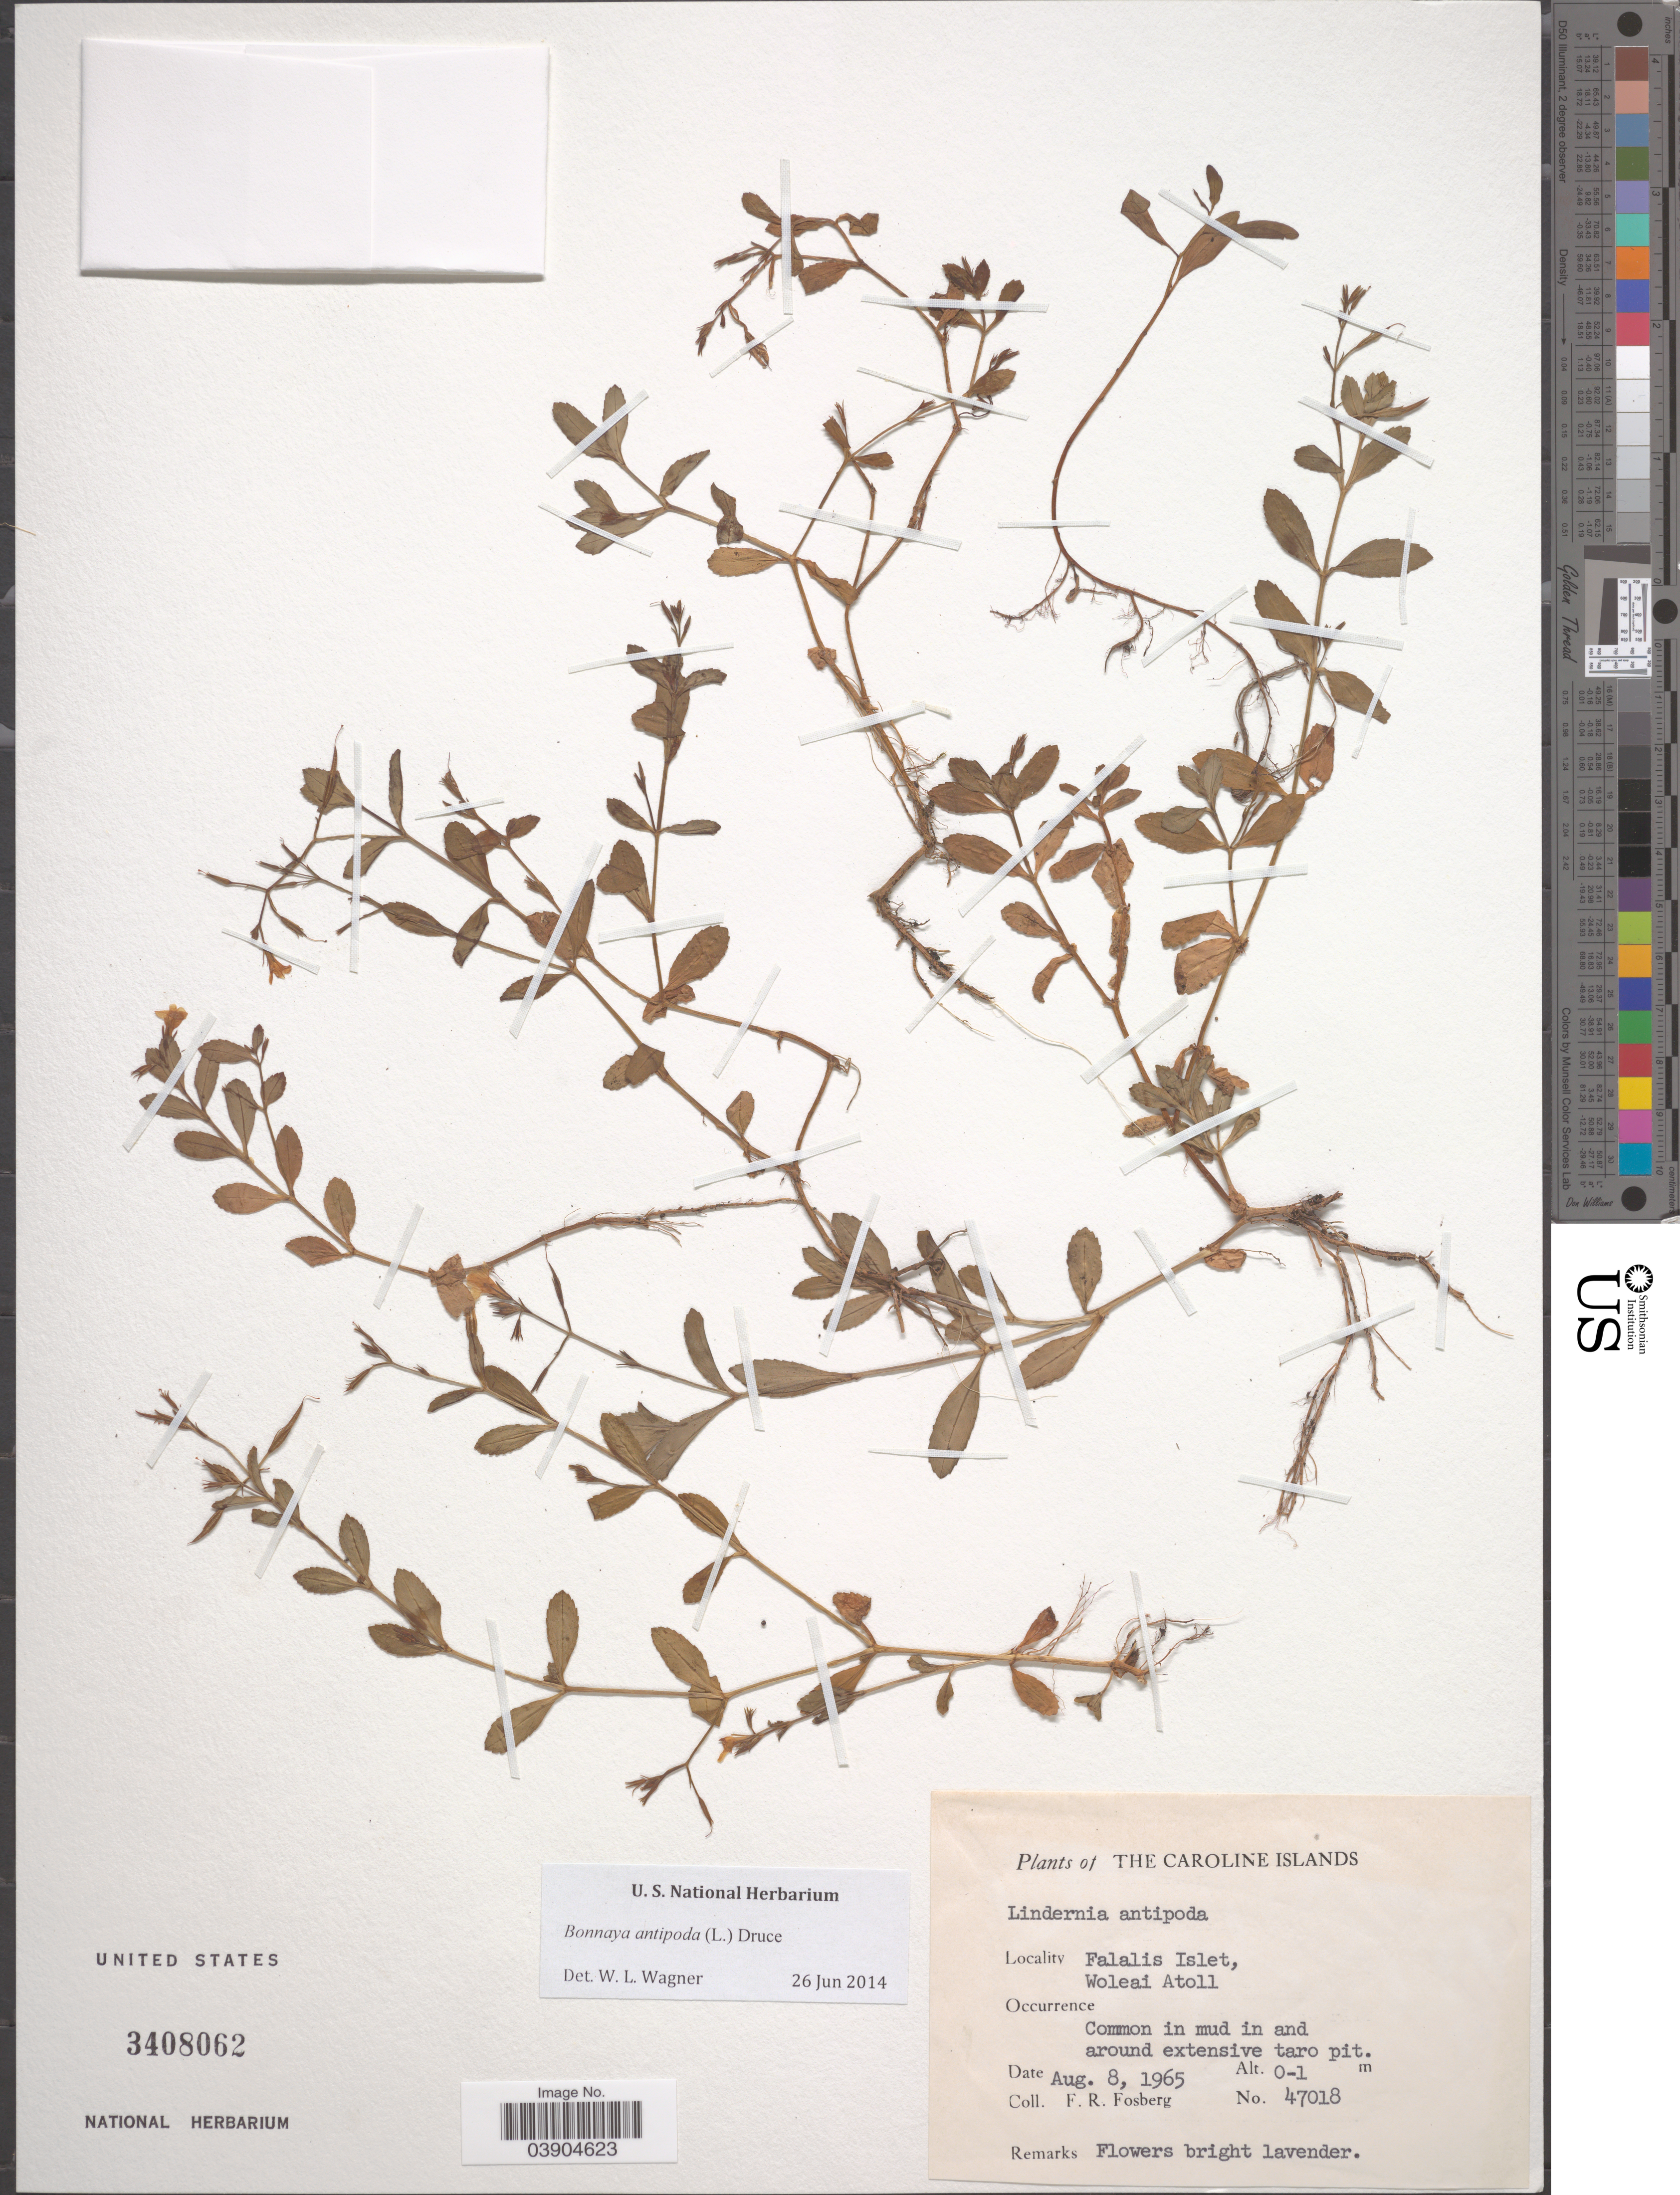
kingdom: Plantae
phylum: Tracheophyta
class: Magnoliopsida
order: Lamiales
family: Linderniaceae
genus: Lindernia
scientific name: Lindernia antipoda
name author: (L.) Alston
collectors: F. R. Fosberg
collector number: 47018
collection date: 1965-08-08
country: Micronesia, Federated States of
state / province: Yap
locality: The Caroline Islands. Falalis Islet, Woleai Atoll.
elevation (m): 0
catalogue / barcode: US 3408062